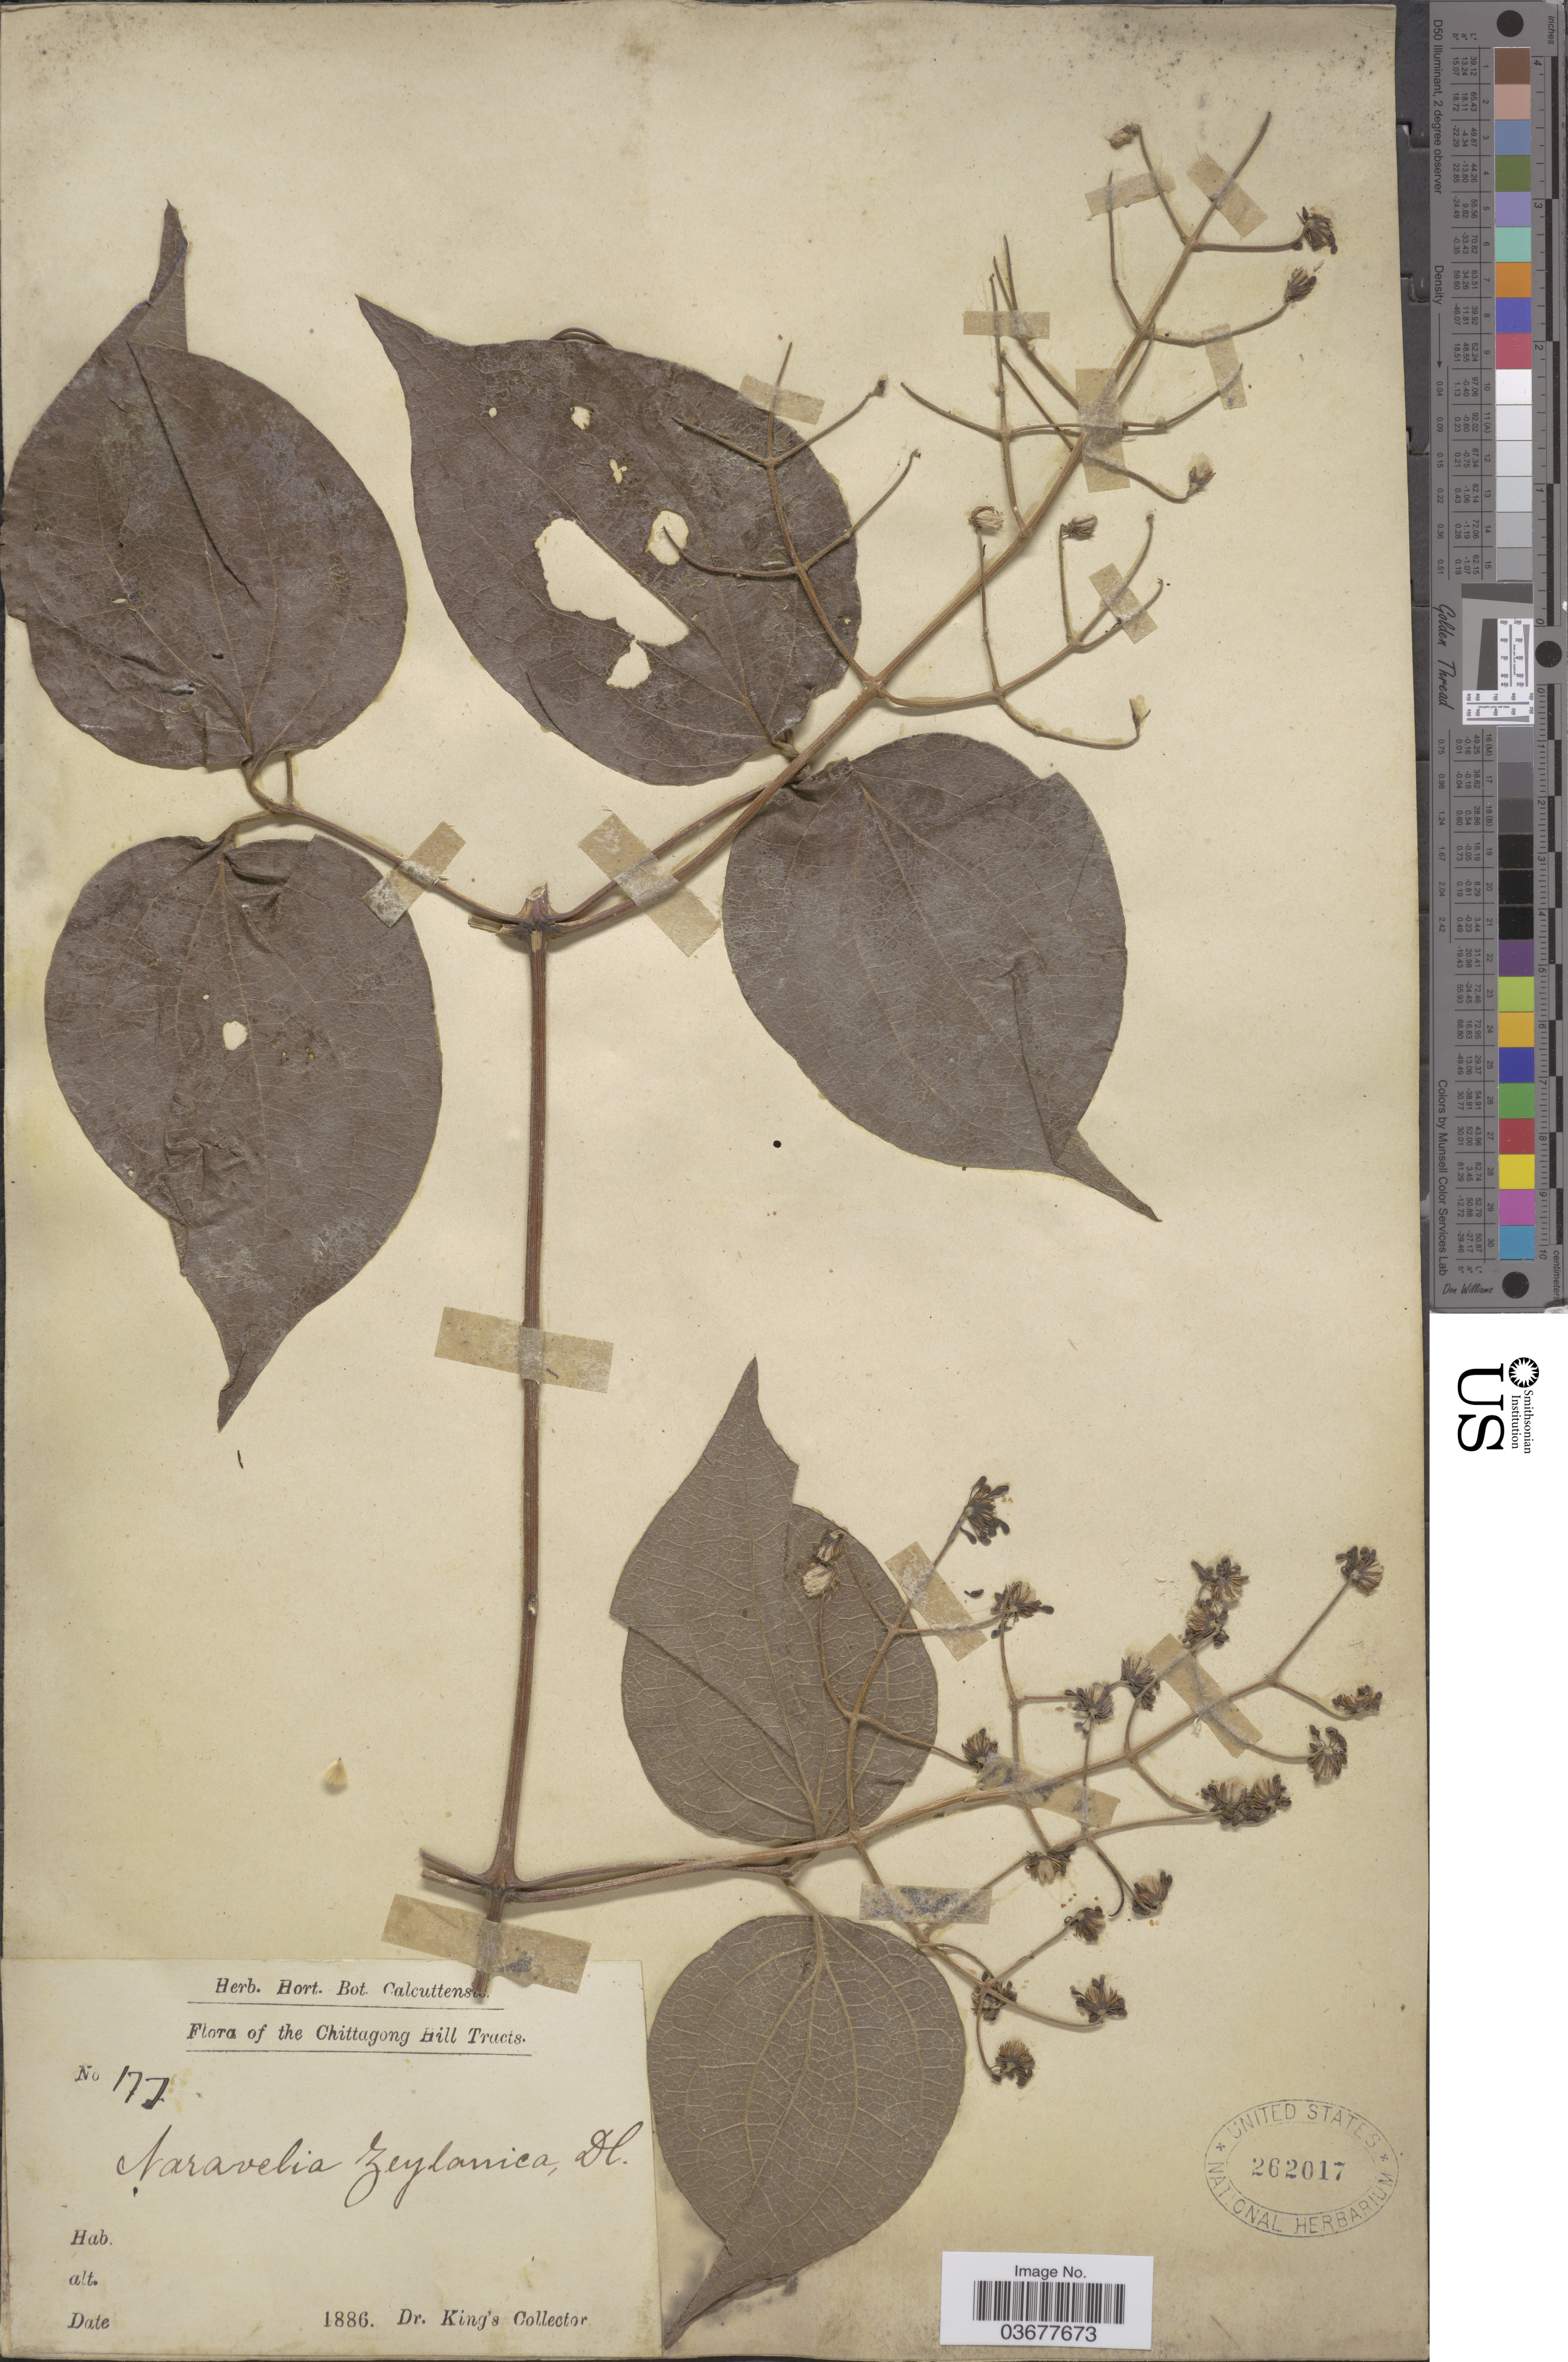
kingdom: Plantae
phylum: Tracheophyta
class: Magnoliopsida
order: Ranunculales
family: Ranunculaceae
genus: Clematis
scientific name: Clematis zeylanica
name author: (L.) Poir.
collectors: Dr. King's collector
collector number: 177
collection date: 1886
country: Bangladesh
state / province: Chittagong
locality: The Chittagong Hill Tracts.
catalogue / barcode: US 262017